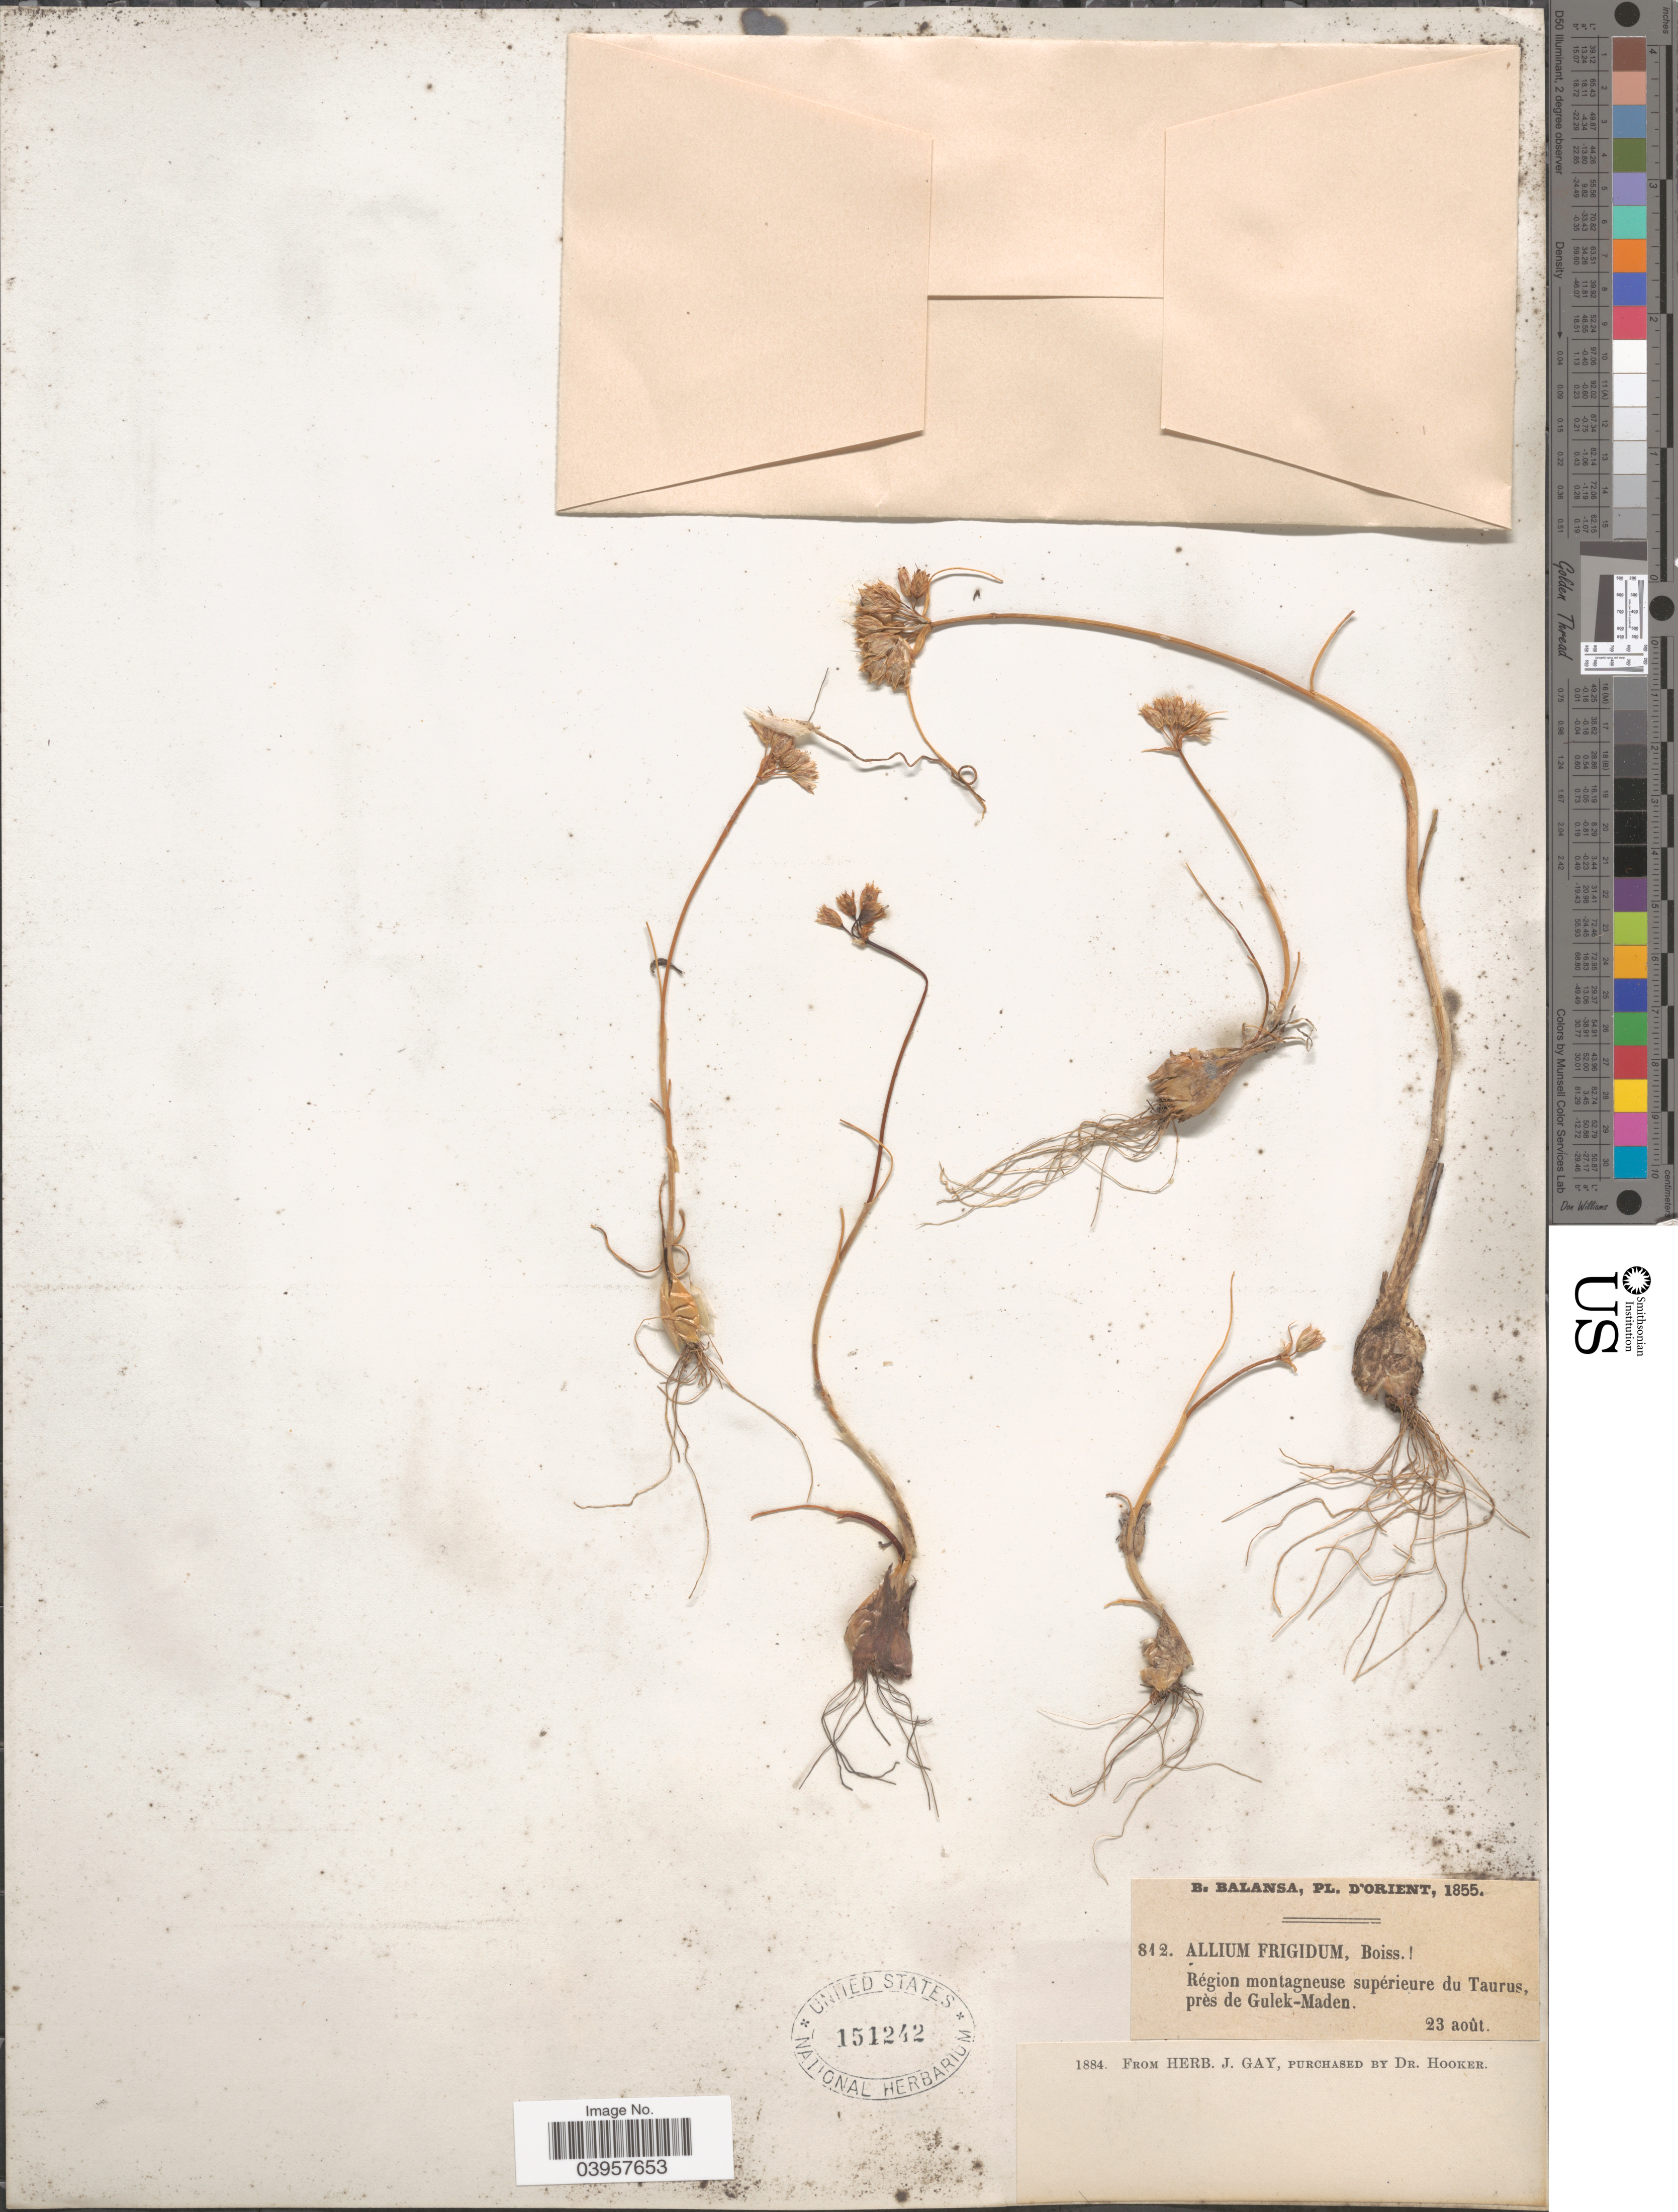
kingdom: Plantae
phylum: Tracheophyta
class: Liliopsida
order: Asparagales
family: Amaryllidaceae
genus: Allium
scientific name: Allium frigidum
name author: Boiss. & Heldr.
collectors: B. Balansa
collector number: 812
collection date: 1855-08-23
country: Turkey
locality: D'Orient. Région montagneuse supérieure du Taurus, près de Gulek-Maden.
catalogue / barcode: US 151242